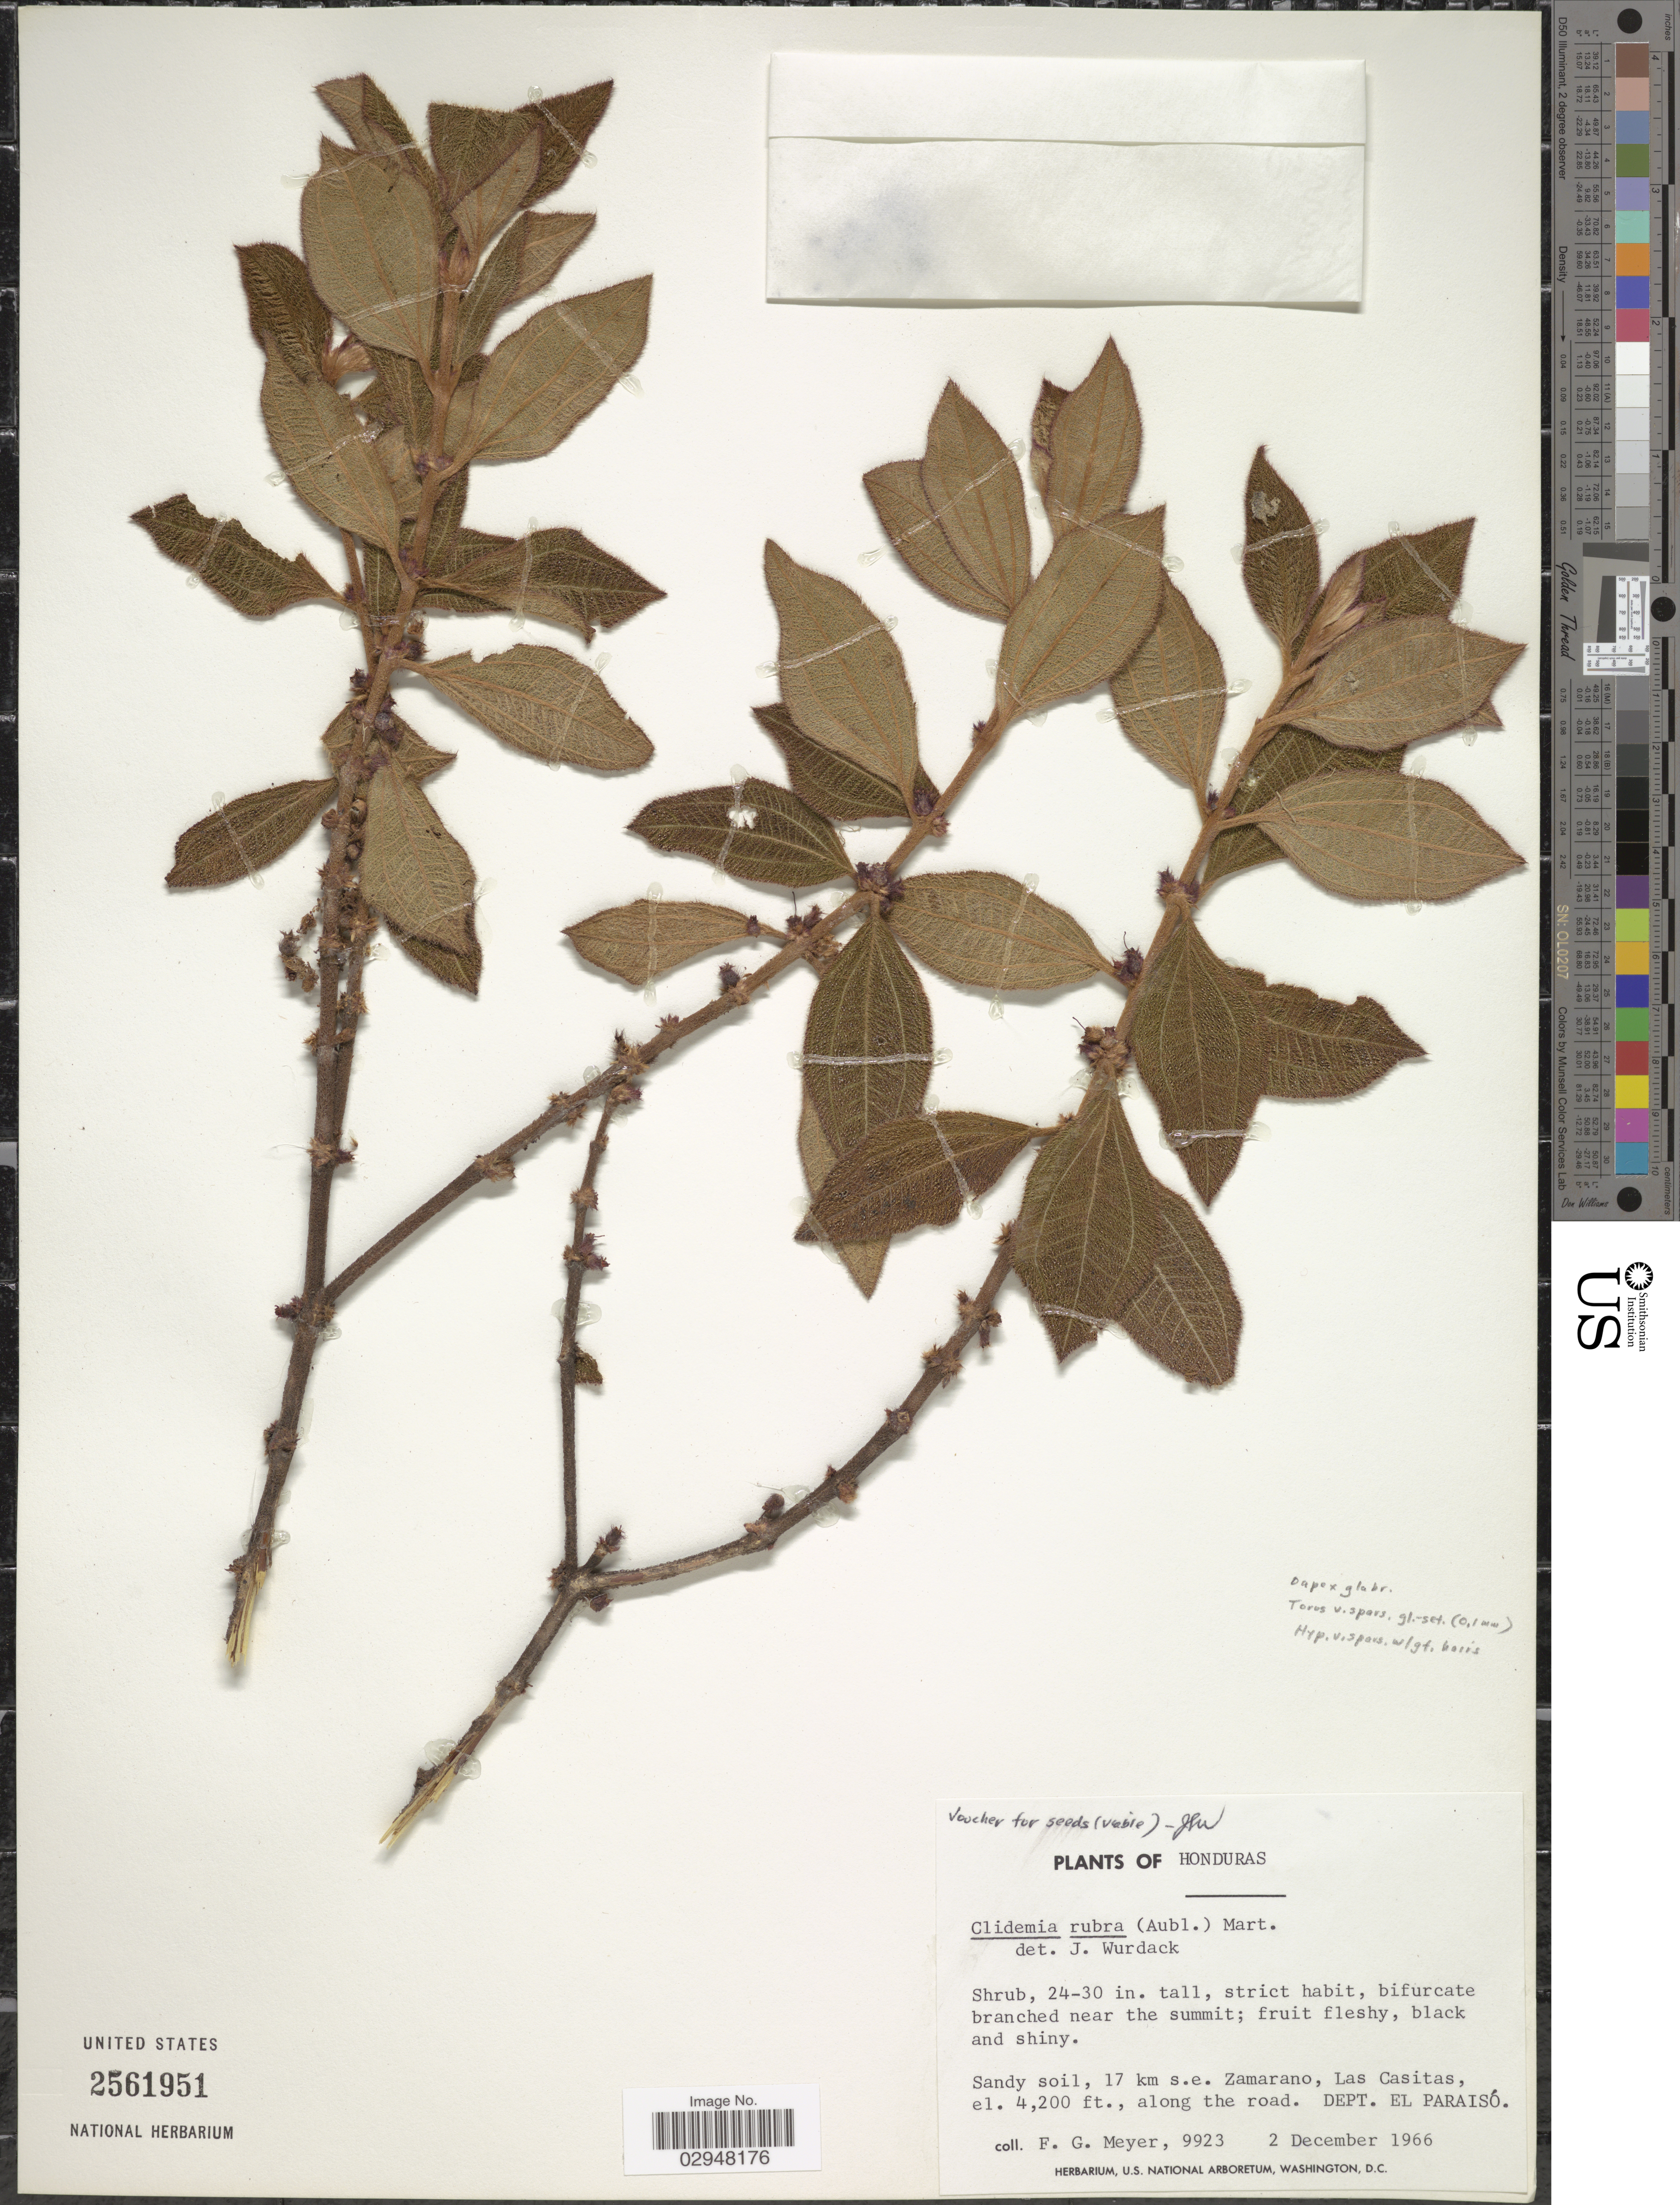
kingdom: Plantae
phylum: Tracheophyta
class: Magnoliopsida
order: Myrtales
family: Melastomataceae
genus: Clidemia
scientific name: Clidemia rubra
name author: (Aubl.) Mart.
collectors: F. G. Meyer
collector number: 9923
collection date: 1966-12-02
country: Honduras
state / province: El Paraíso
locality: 17 km s.e. Zamarano, Las Casitas, along the road. Dept. El Paraisó.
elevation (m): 1280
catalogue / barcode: US 2561951